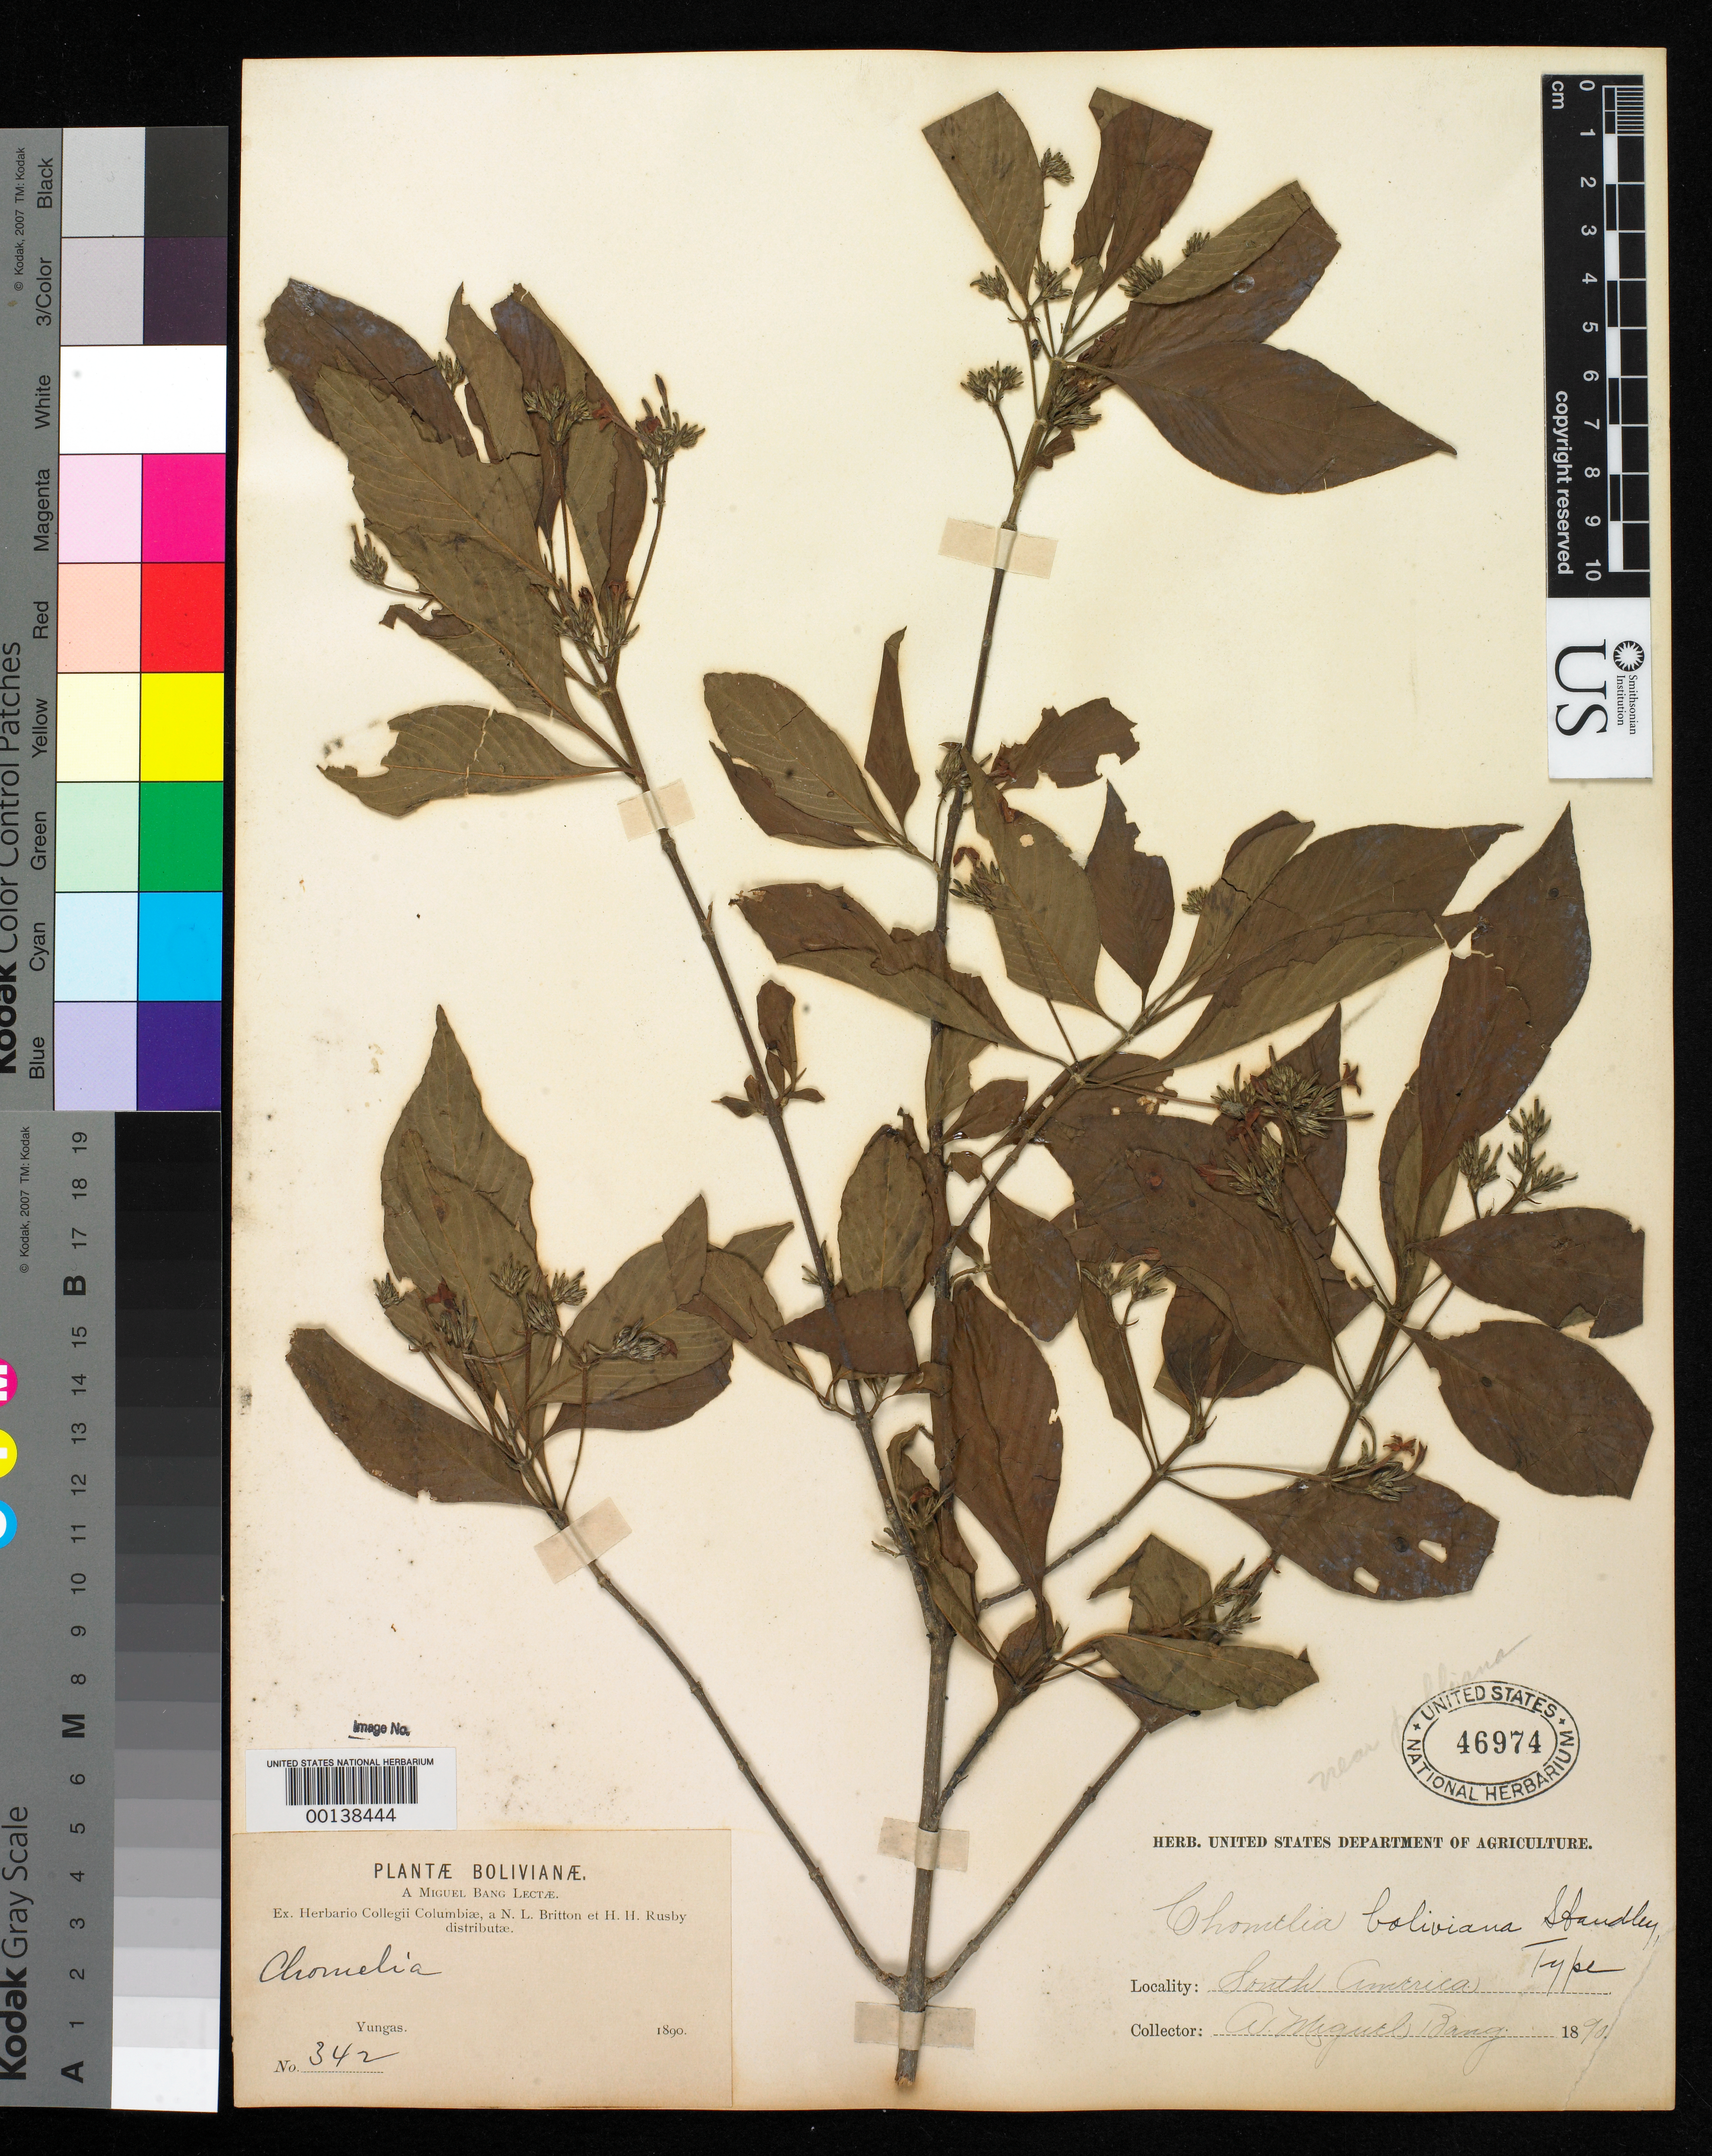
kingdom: Plantae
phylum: Tracheophyta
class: Magnoliopsida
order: Gentianales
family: Rubiaceae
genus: Chomelia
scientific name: Chomelia boliviana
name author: Standl.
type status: Holotype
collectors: M. Bang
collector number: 342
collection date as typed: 1890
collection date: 1890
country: Bolivia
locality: Near Yungas.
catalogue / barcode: US 46974